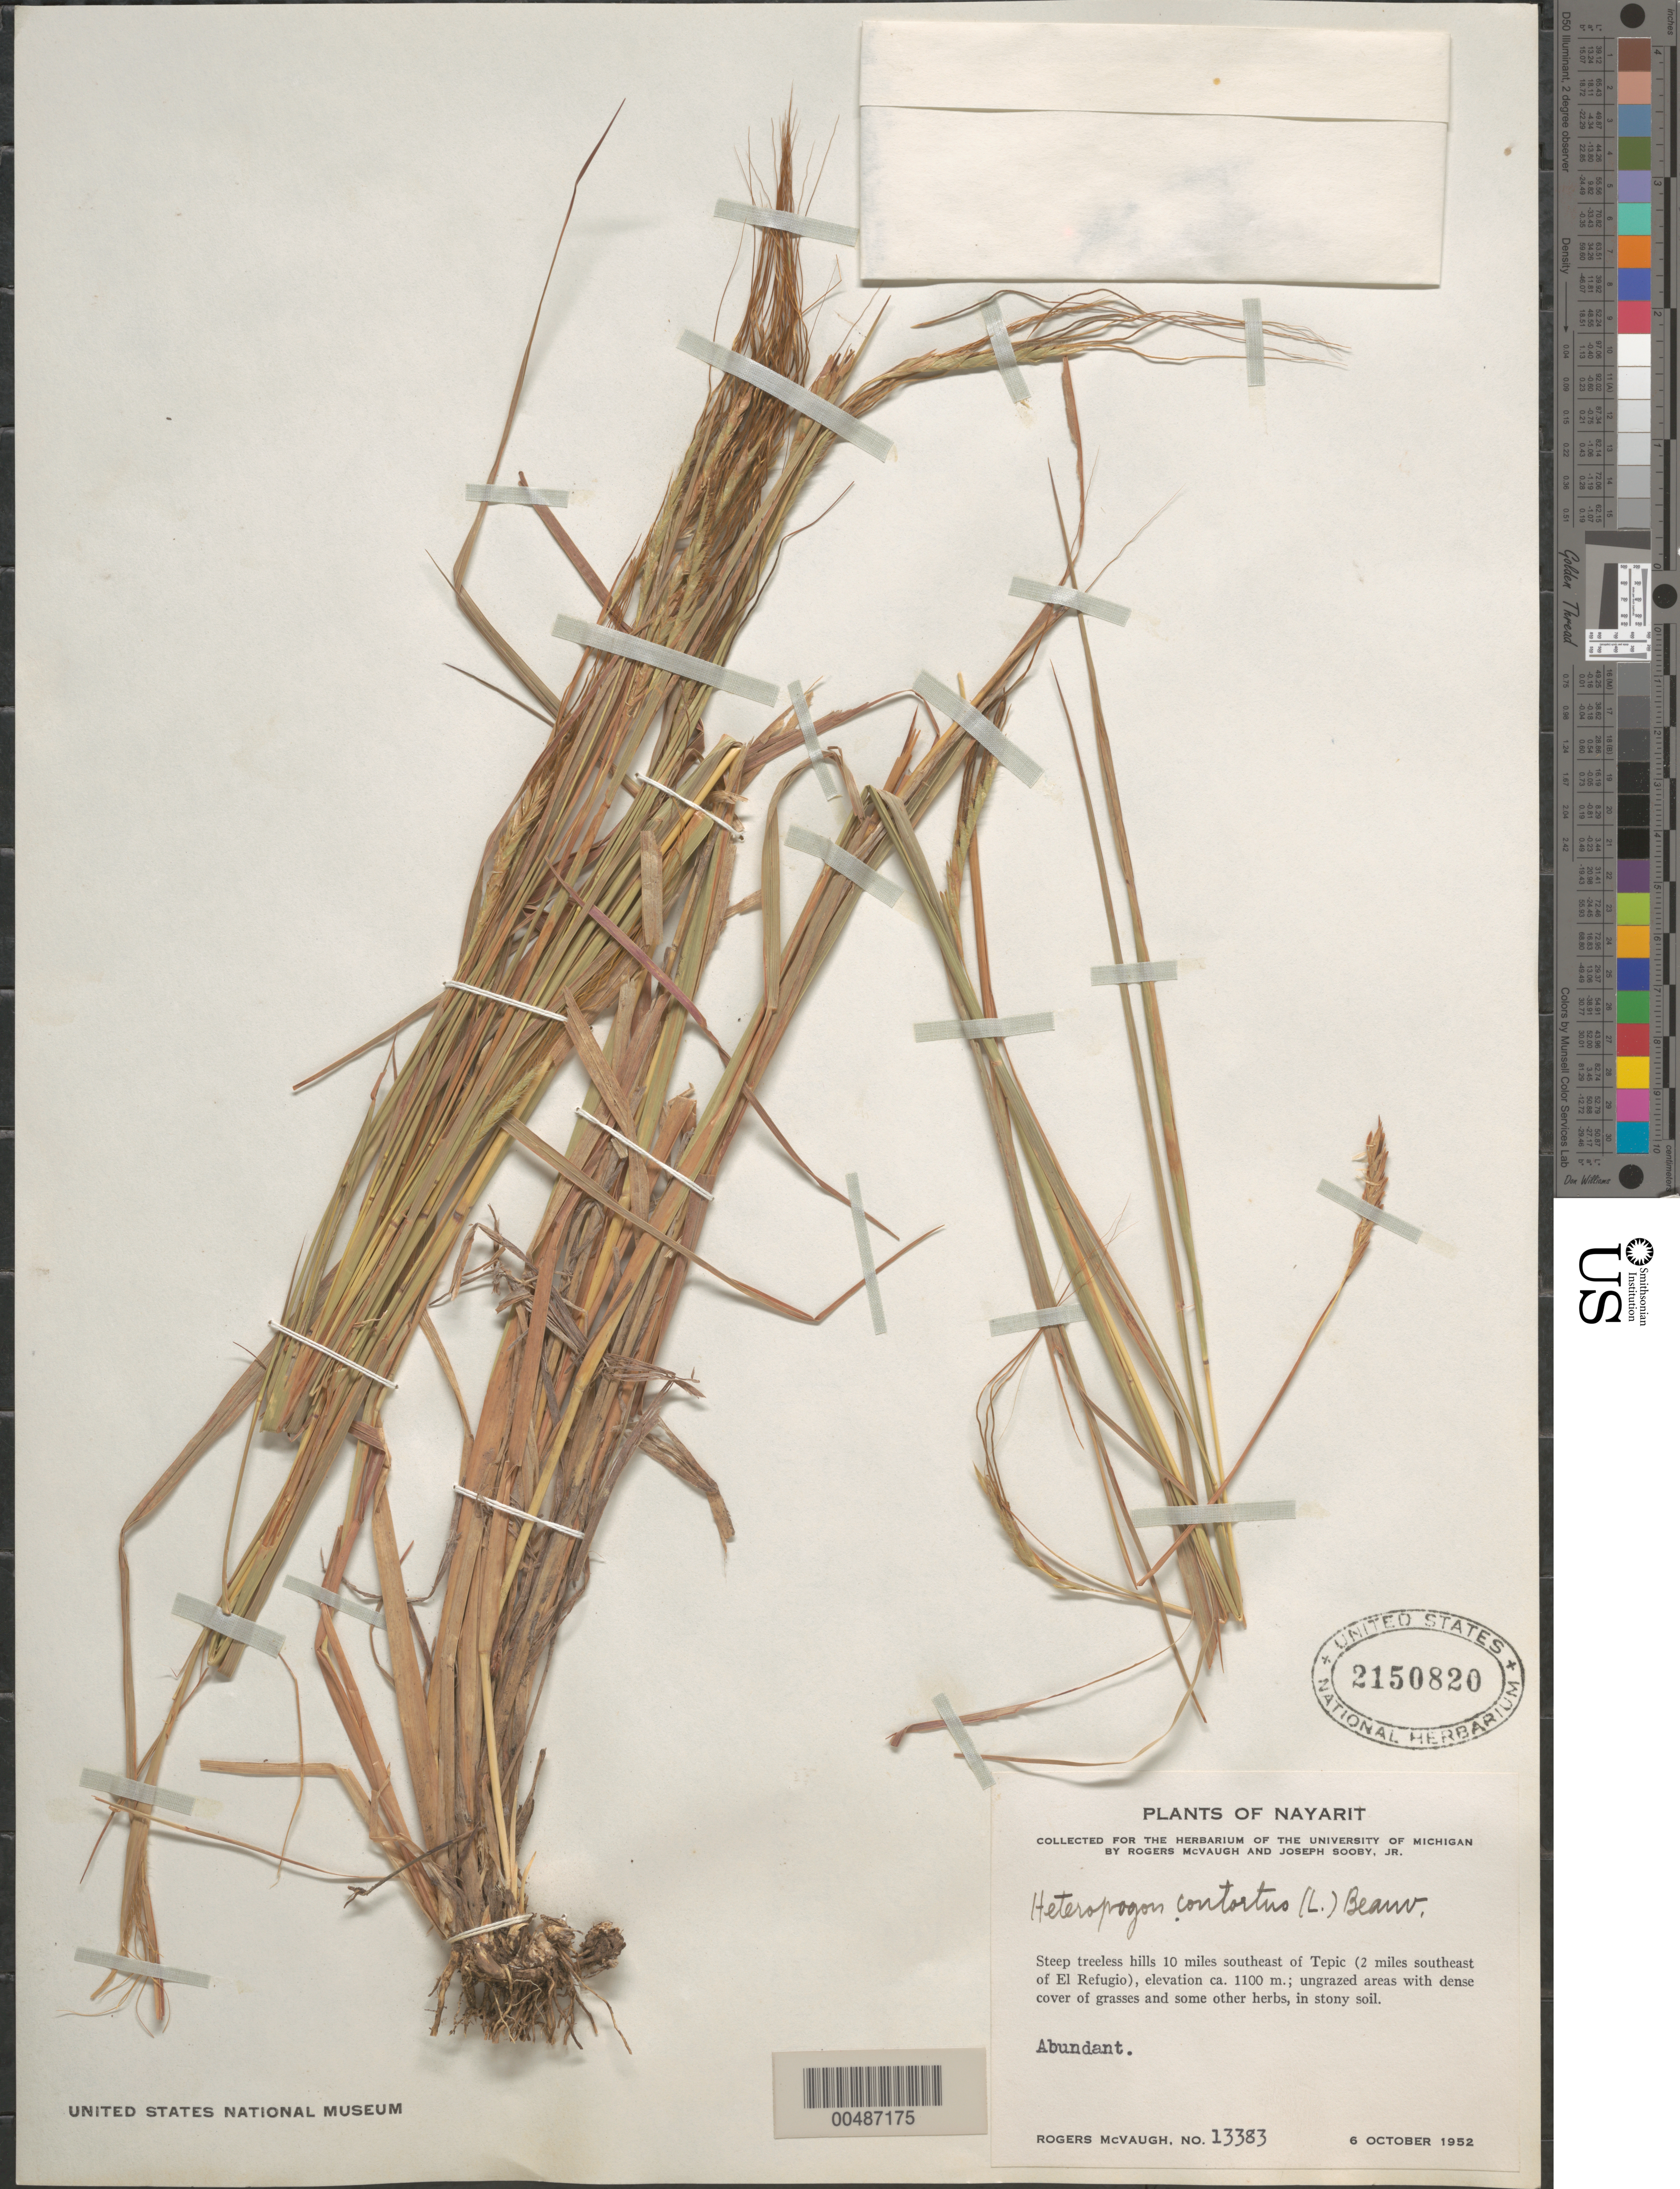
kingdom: Plantae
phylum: Tracheophyta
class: Liliopsida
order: Poales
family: Poaceae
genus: Heteropogon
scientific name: Heteropogon contortus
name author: (L.) P. Beauv. ex Roem. & Schult.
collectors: R. McVaugh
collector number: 13383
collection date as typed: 6 Oct 1952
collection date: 1952-10-06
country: Mexico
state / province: Nayarit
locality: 10 mi SE of Tepic (2 mi SE of El Refugio)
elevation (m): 1100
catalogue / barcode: US 2150820